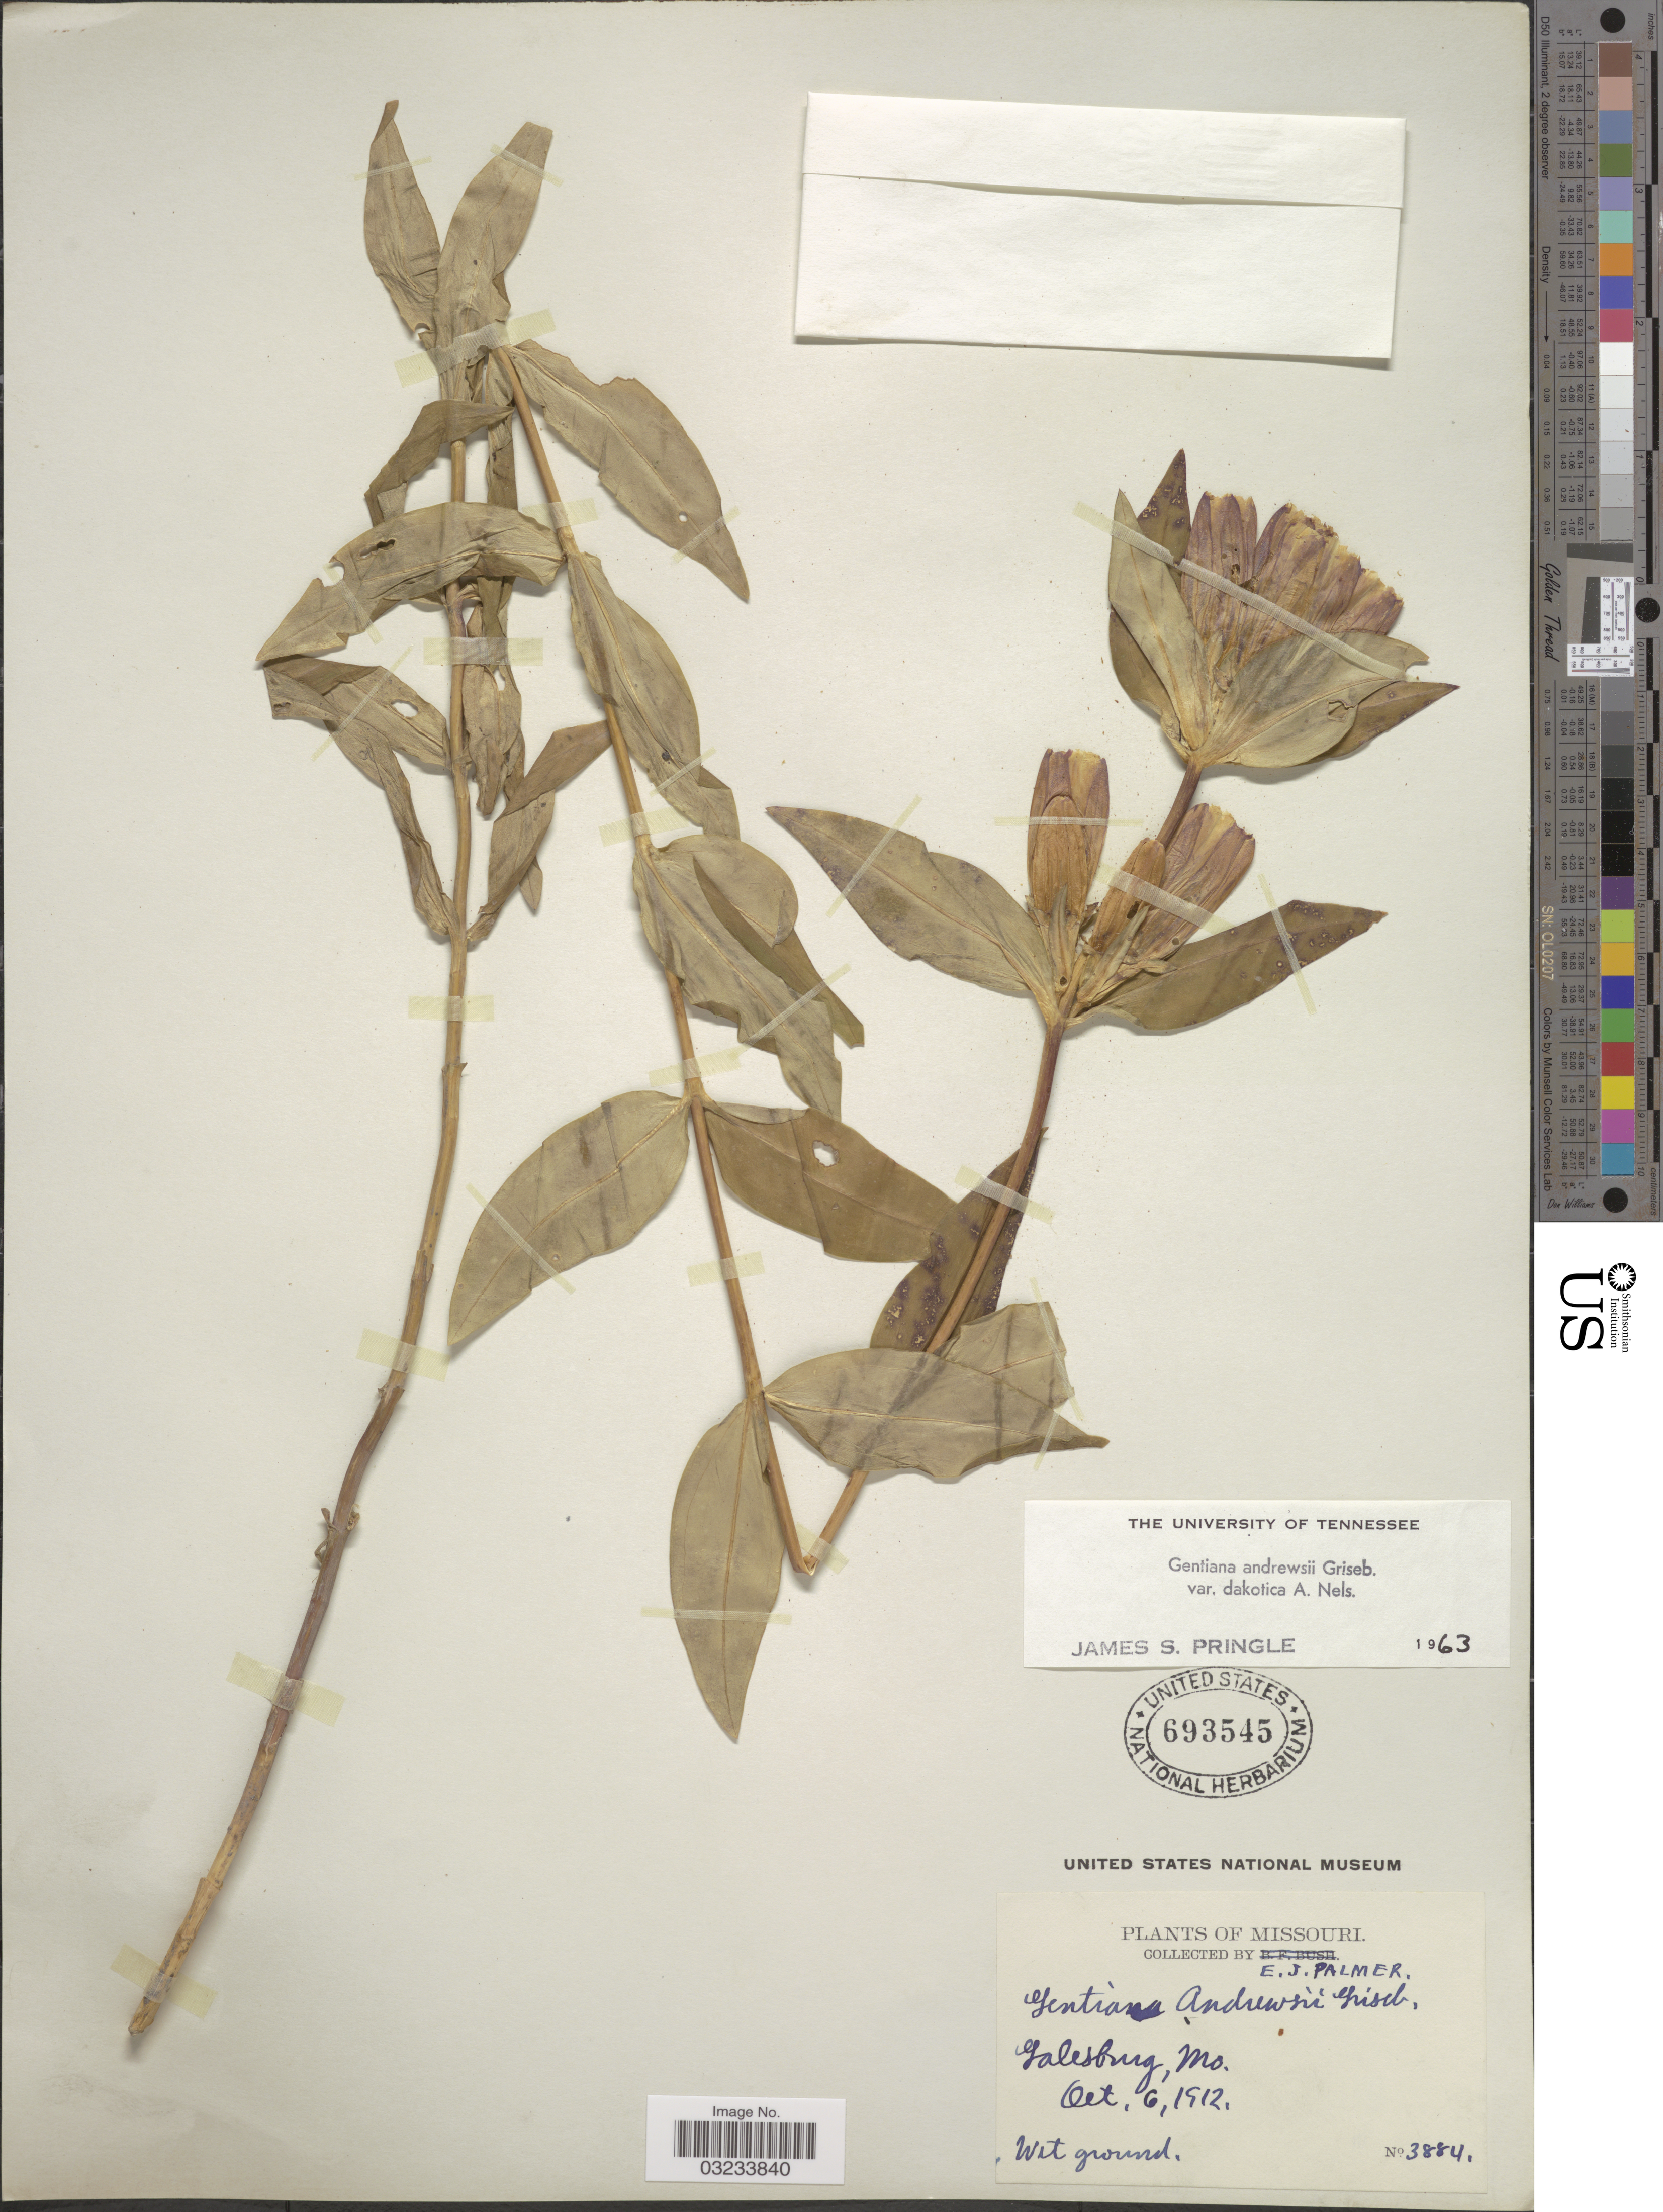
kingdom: Plantae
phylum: Tracheophyta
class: Magnoliopsida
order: Gentianales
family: Gentianaceae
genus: Gentiana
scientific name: Gentiana andrewsii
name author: Griseb.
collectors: E. J. Palmer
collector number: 3884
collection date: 1912-10-06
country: United States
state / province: Missouri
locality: Salesburg.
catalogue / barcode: US 693545